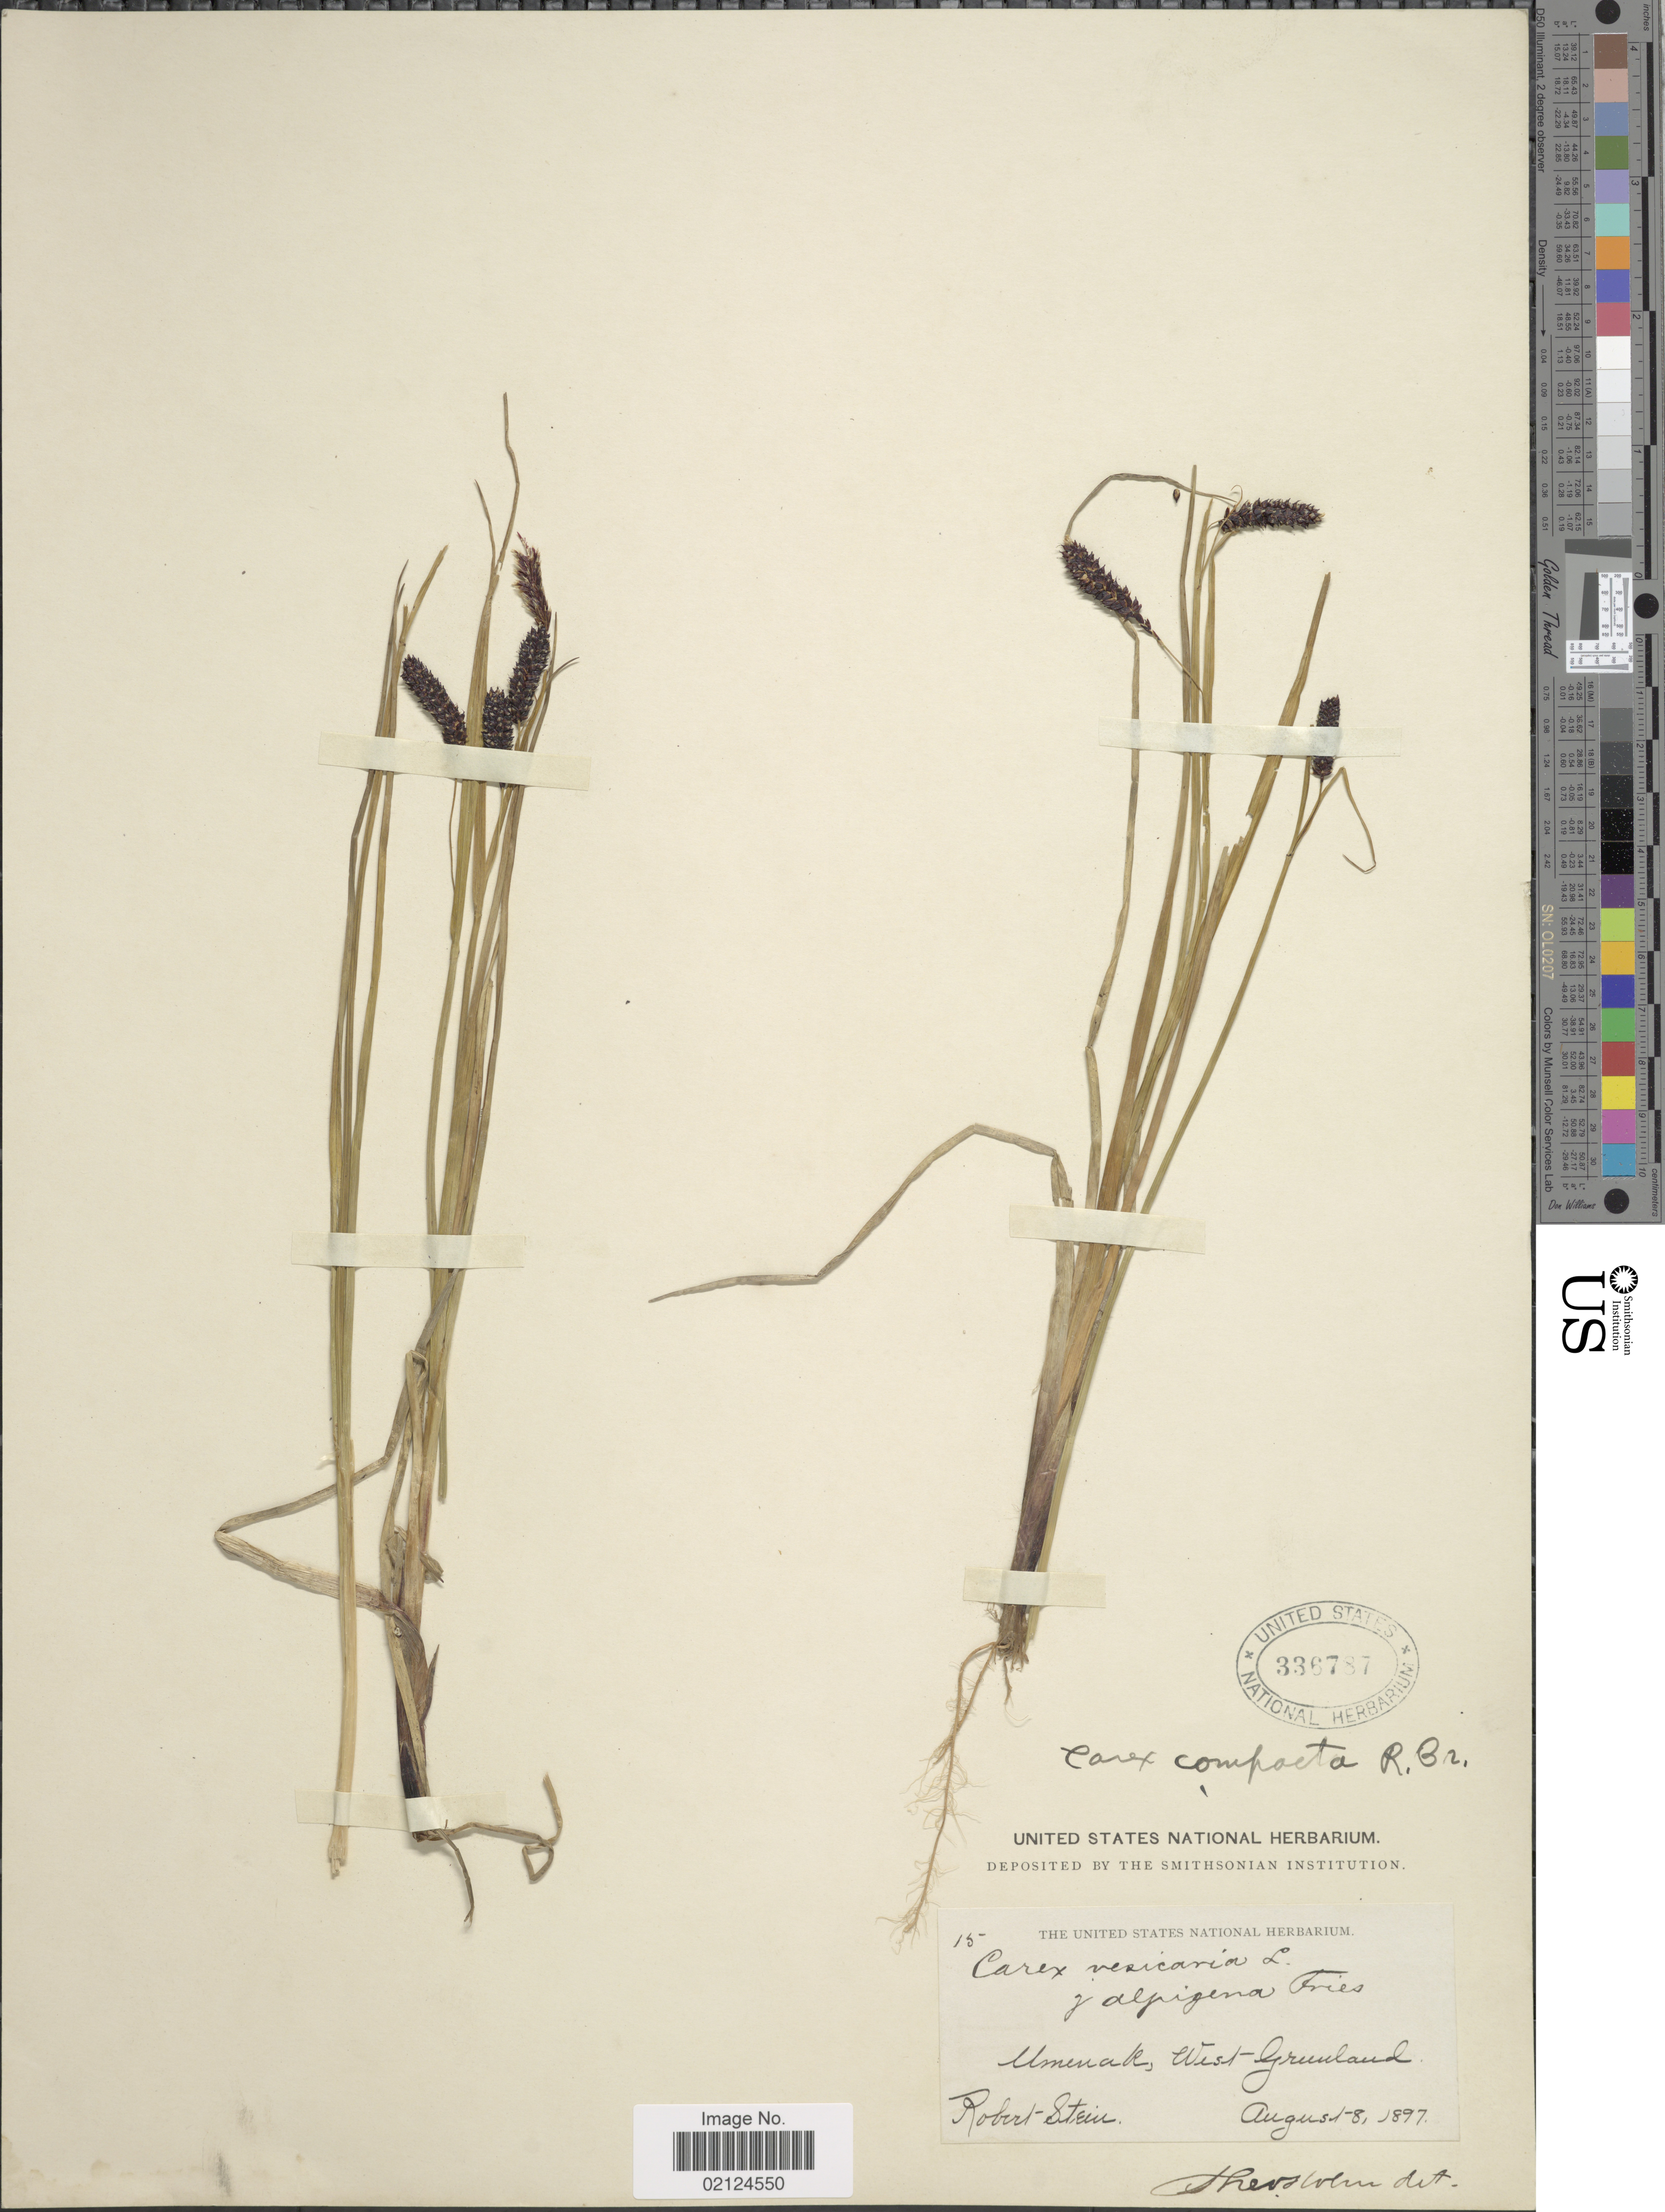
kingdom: Plantae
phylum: Tracheophyta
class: Liliopsida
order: Poales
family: Cyperaceae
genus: Carex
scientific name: Carex membranacea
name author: Hook.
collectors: Robert-Stein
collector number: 15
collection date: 1897-08-08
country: Greenland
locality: Umenak West Greenland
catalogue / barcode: US 336787